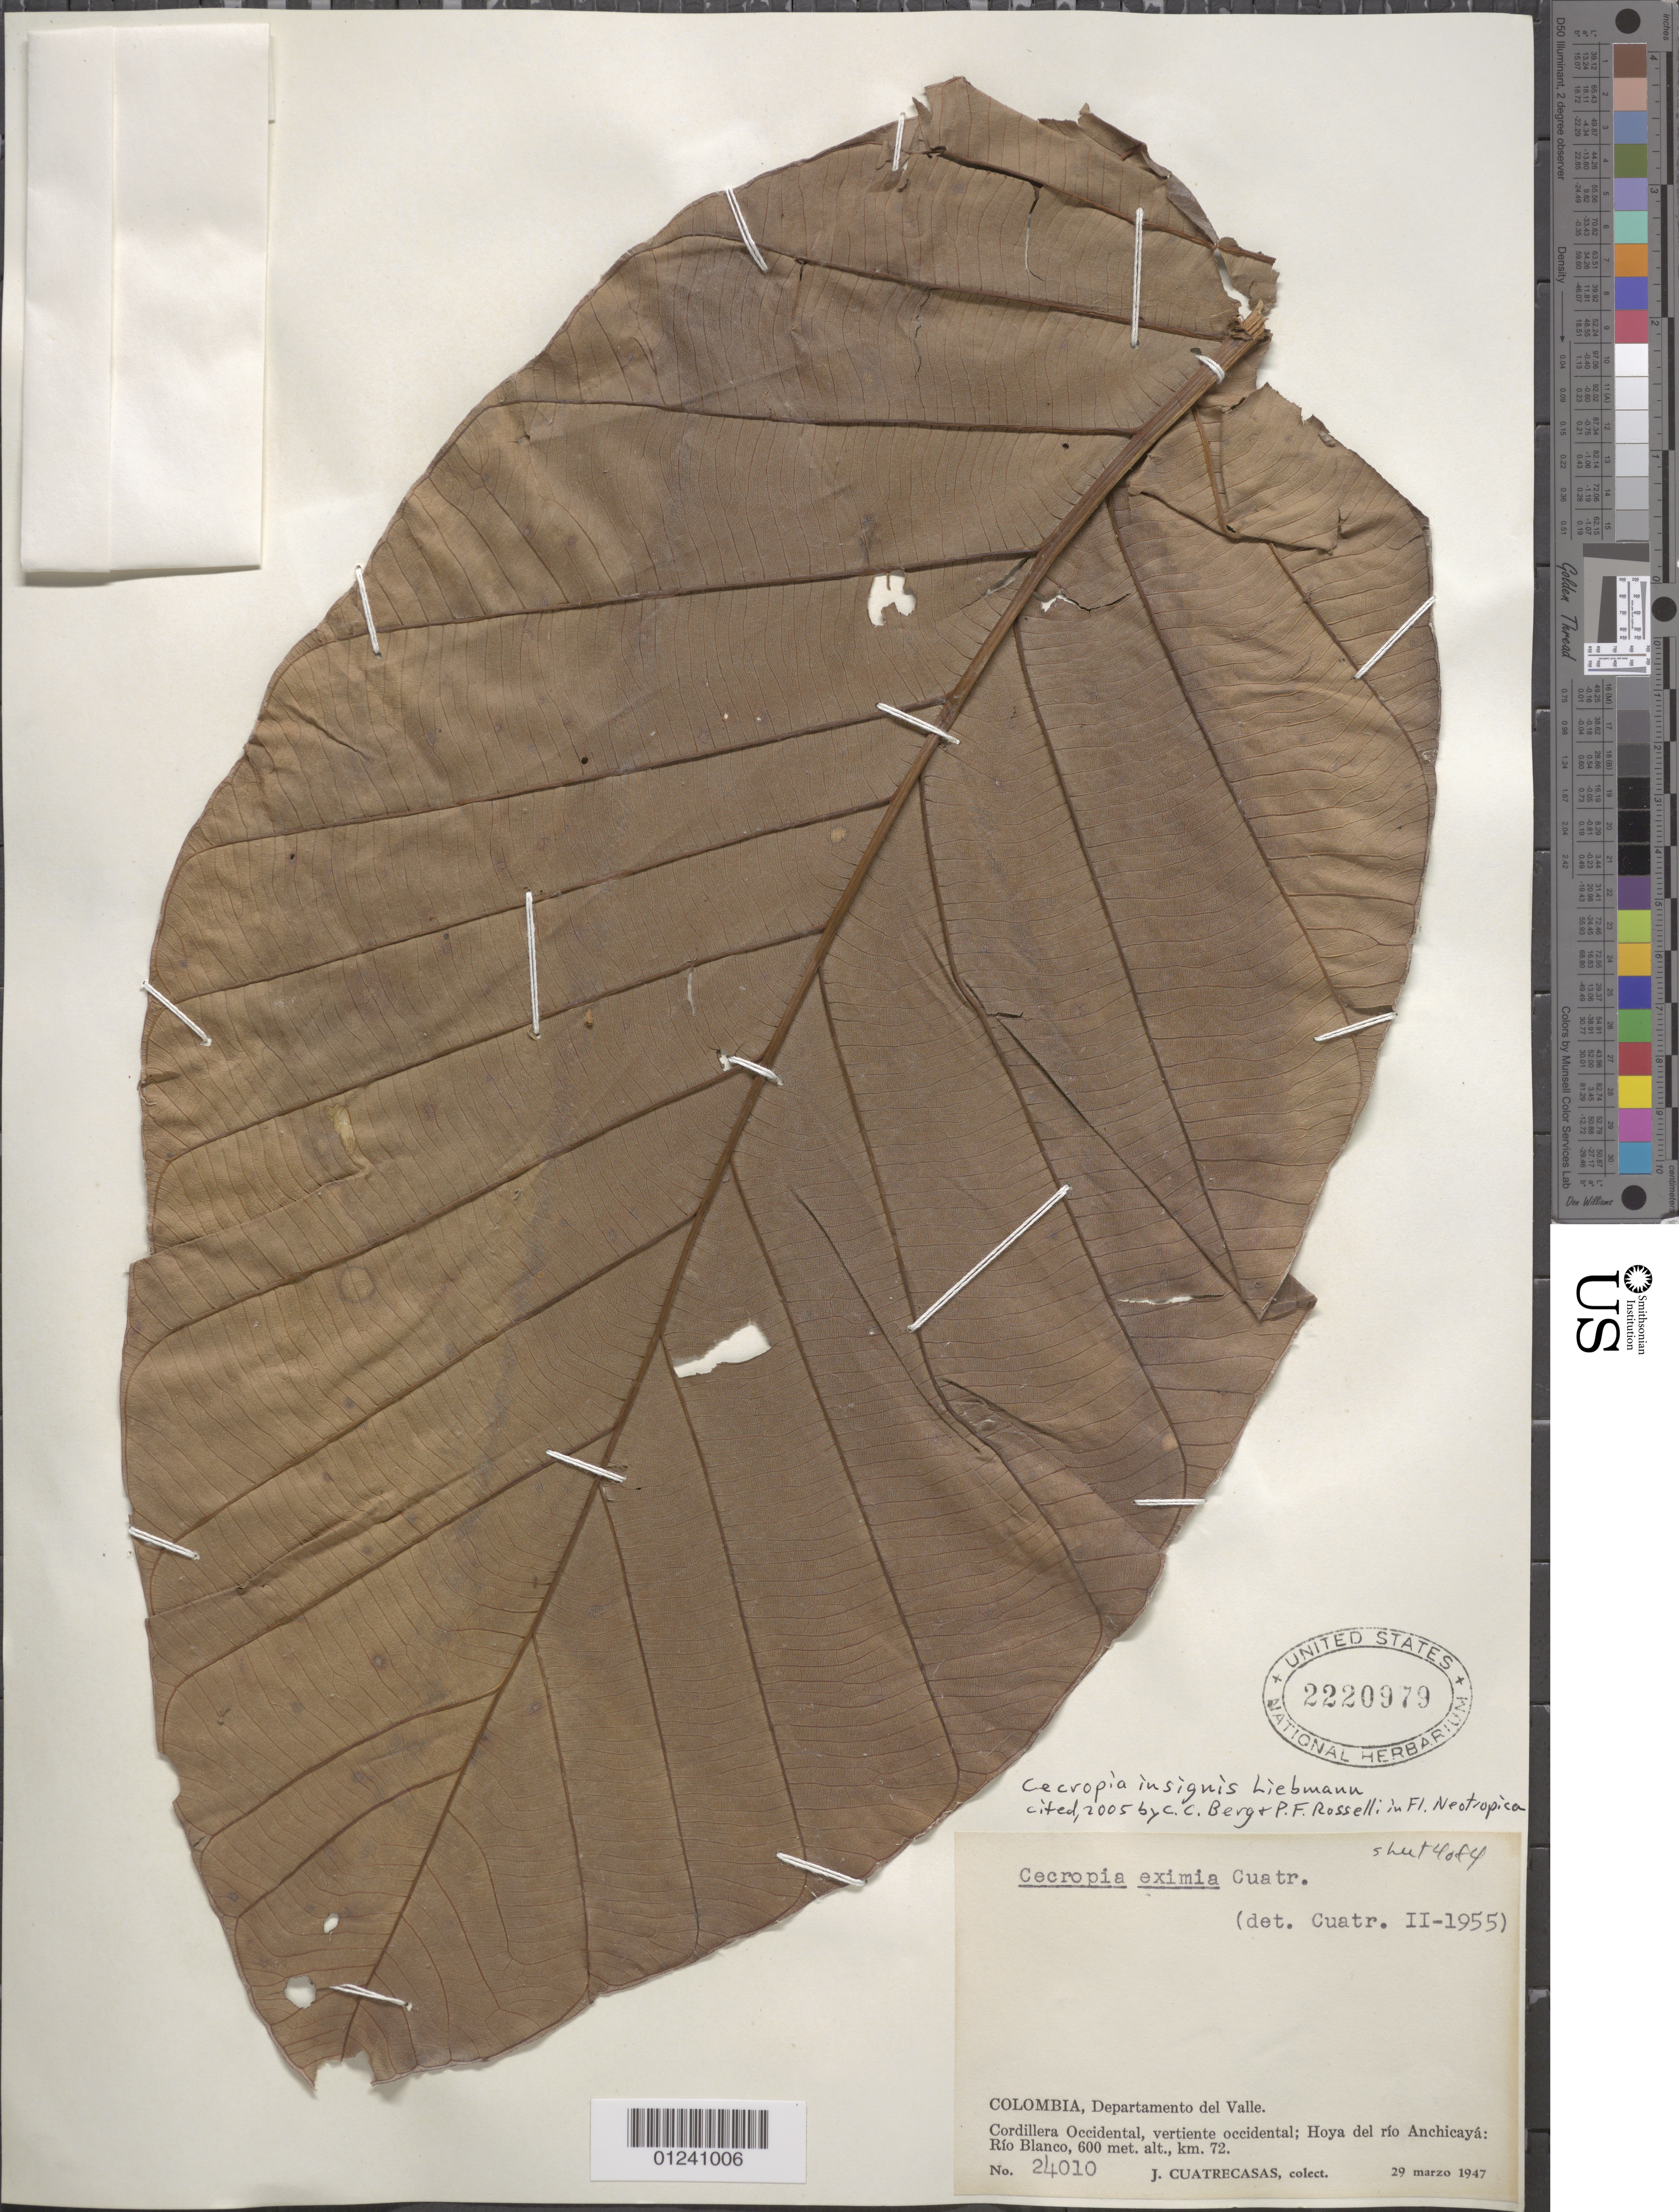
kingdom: Plantae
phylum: Tracheophyta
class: Magnoliopsida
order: Rosales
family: Urticaceae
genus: Cecropia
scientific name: Cecropia insignis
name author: Liebm.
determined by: Cuatrecasas, J.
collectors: J. Cuatrecasas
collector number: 24010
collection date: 1947-03-29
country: Colombia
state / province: Valle del Cauca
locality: Cord. Occidental; vert. oriental Hoya del Río Anchicaya; Rio Blanco, km 72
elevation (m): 600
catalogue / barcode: US 2220979